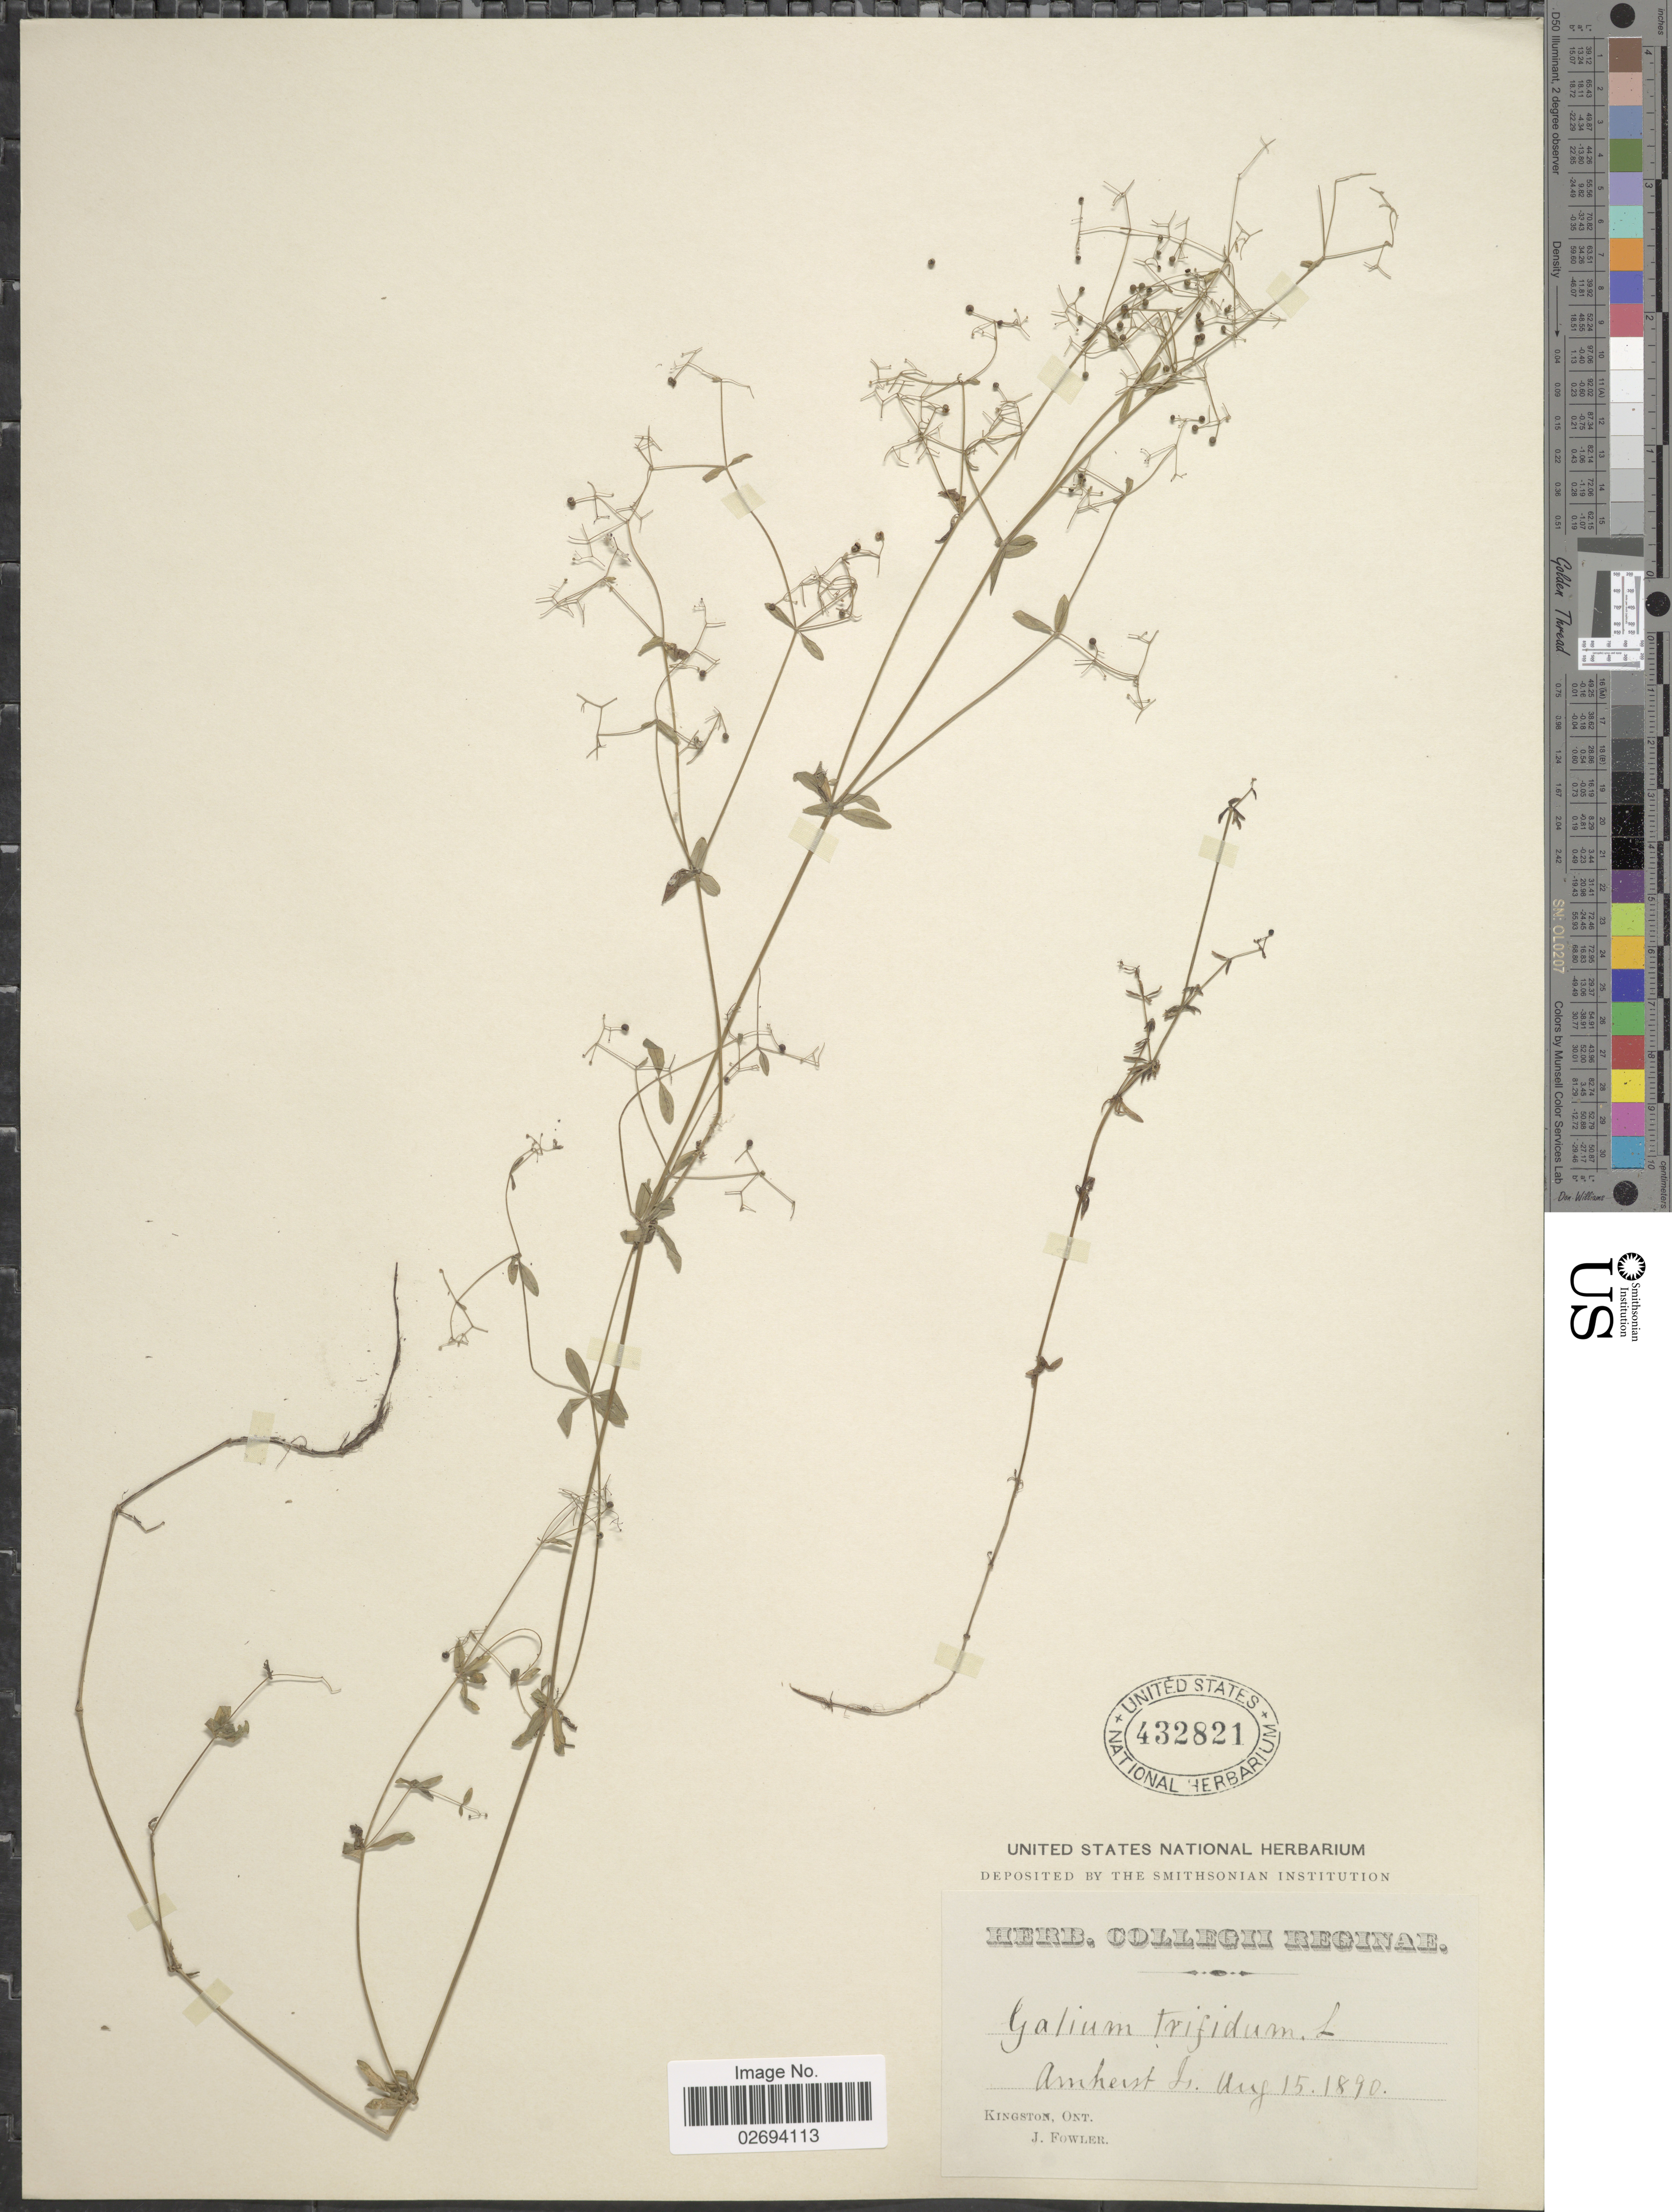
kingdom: Plantae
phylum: Tracheophyta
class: Magnoliopsida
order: Gentianales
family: Rubiaceae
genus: Galium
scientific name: Galium trifidum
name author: L.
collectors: J. P. Fowler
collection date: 1890-08-15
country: Canada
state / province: Ontario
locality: Amherst Is.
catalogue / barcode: US 432821